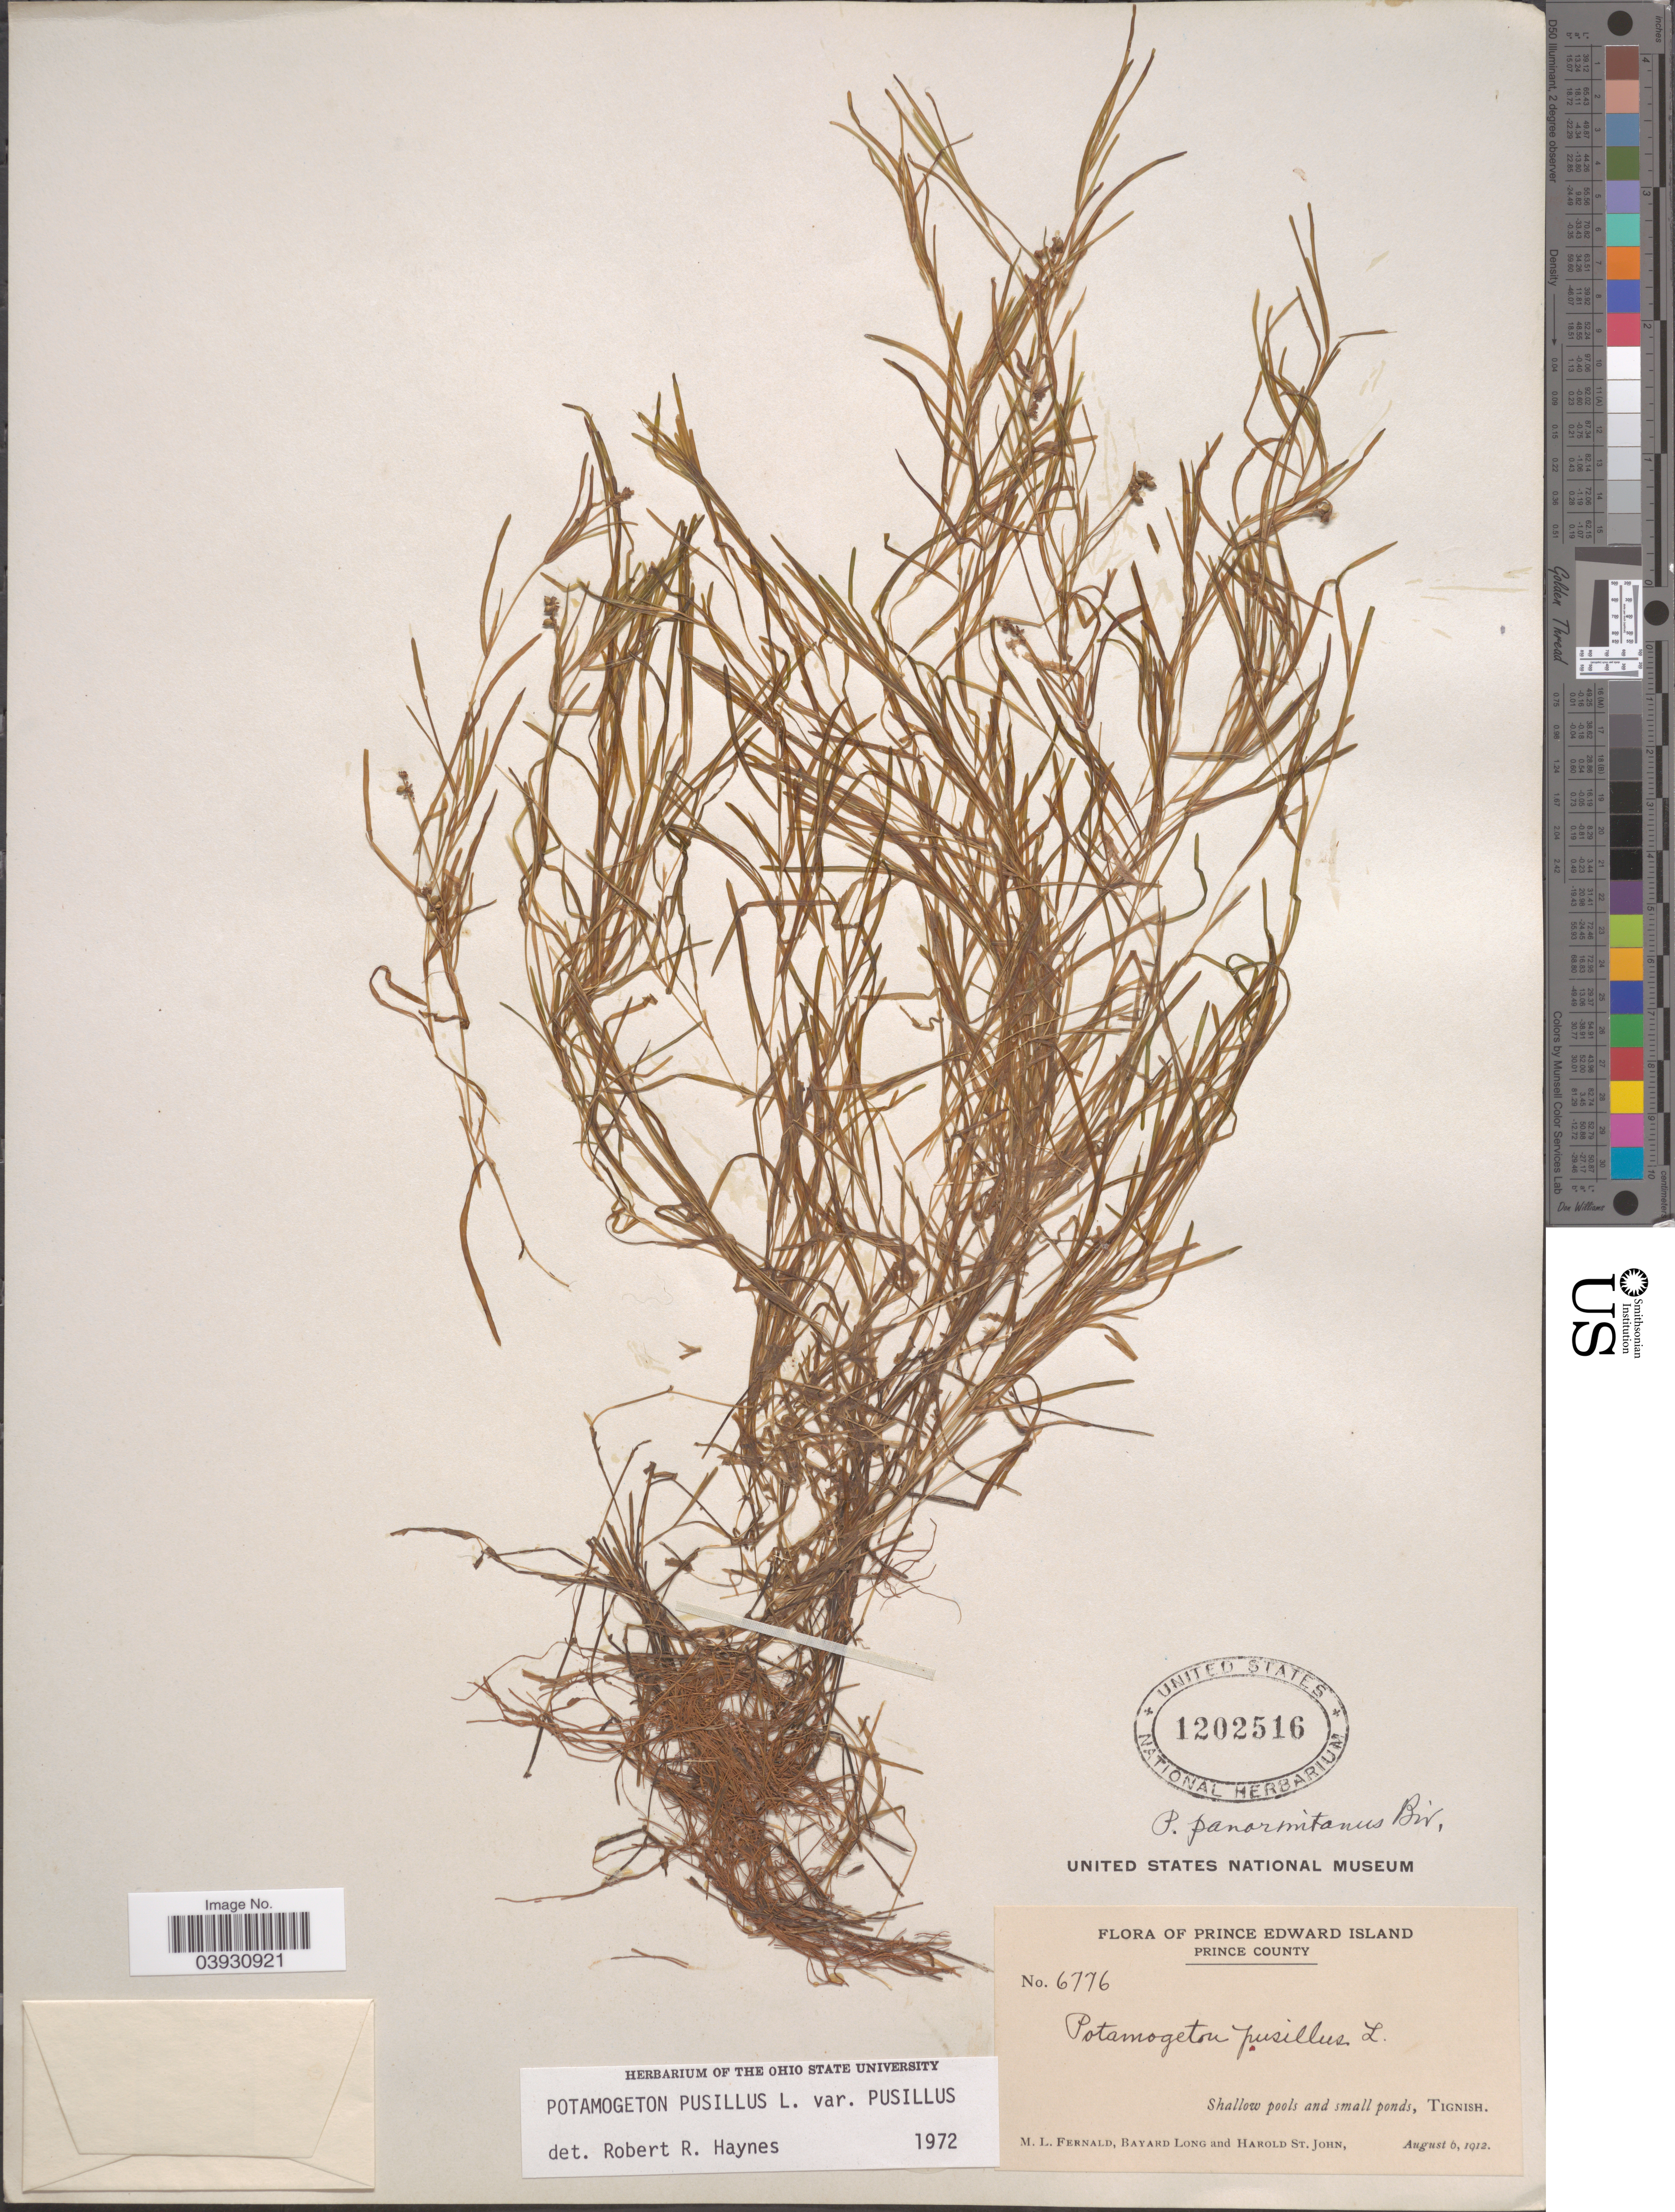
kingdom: Plantae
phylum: Tracheophyta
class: Liliopsida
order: Alismatales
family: Potamogetonaceae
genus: Potamogeton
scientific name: Potamogeton pusillus var. pusillus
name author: L.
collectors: M. L. Fernald, B. Long & H. St. John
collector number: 6776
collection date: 1912-08-06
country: Canada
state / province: Prince Edward Island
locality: Prince County. Shallow pools and small ponds, Tignish.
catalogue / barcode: US 1202516